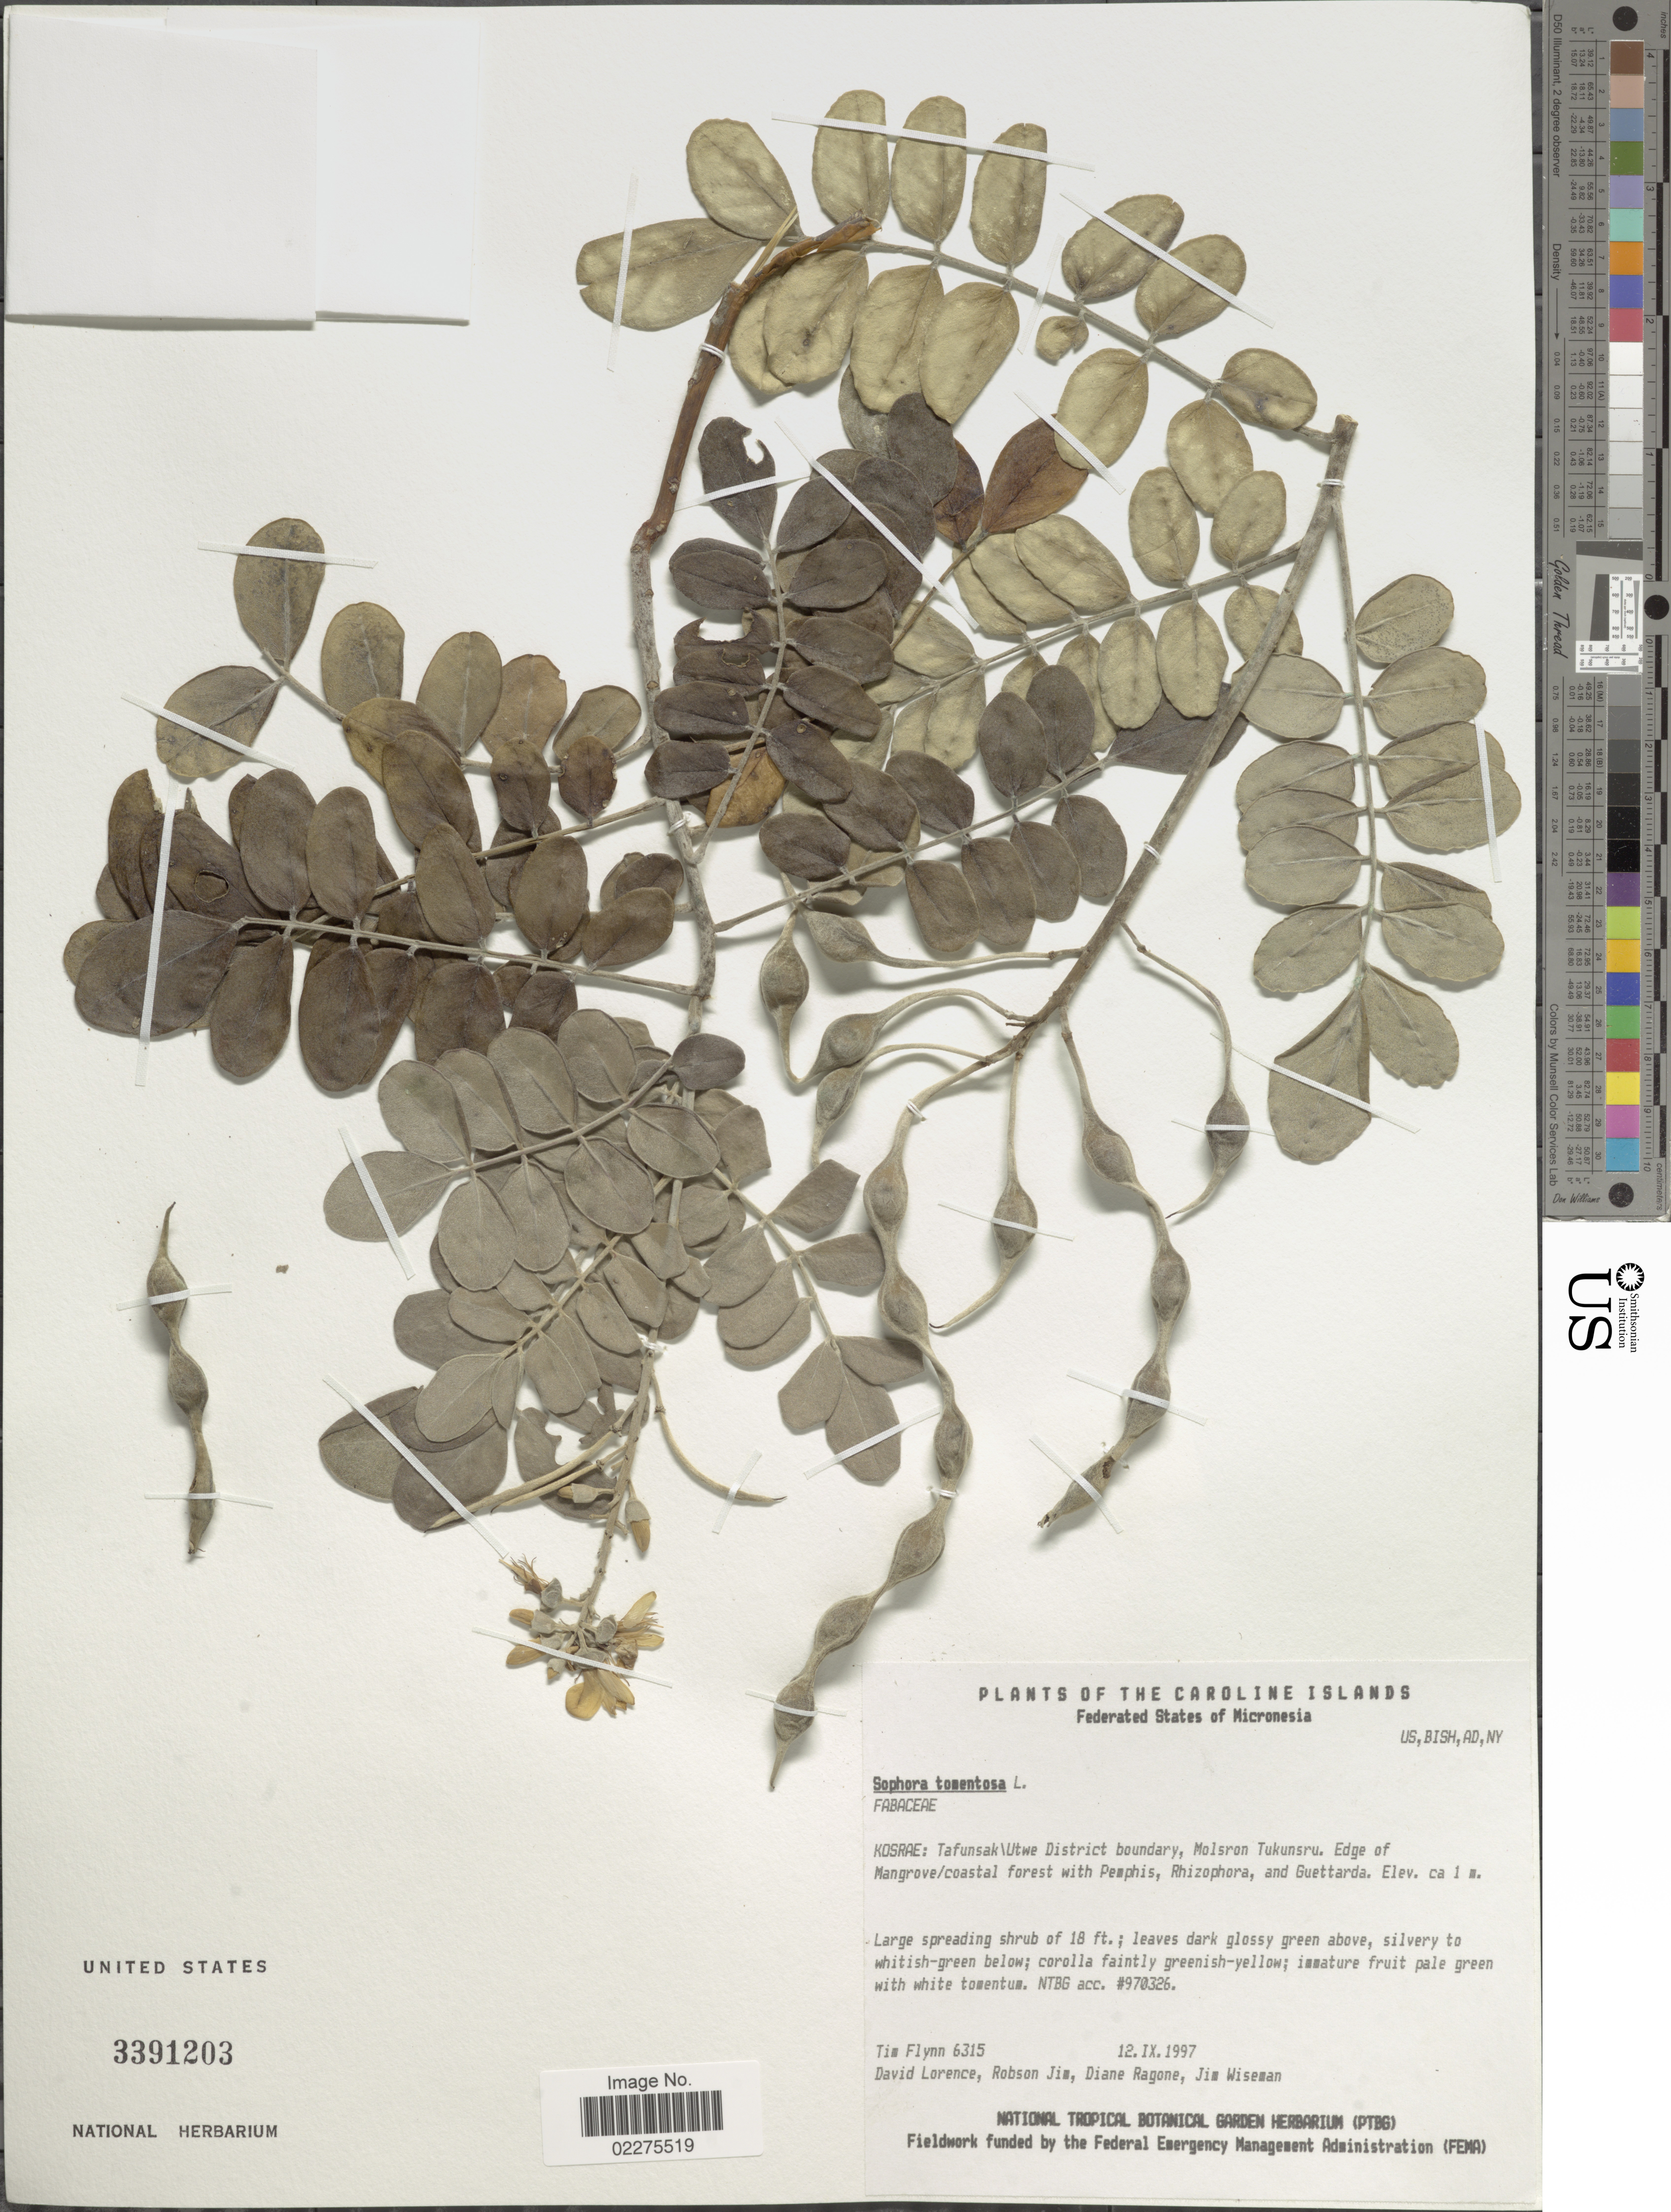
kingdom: Plantae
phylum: Tracheophyta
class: Magnoliopsida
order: Fabales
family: Fabaceae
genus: Sophora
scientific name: Sophora tomentosa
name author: L.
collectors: T. Flynn, D. Lorence, R. Jim, D. Ragone & J. Wiseman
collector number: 6315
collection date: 1997-09-12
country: Micronesia, Federated States of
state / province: Kosrae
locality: Tafunsak/Utwe District boundary, Molsron Tukunsru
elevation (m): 1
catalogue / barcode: US 3391203